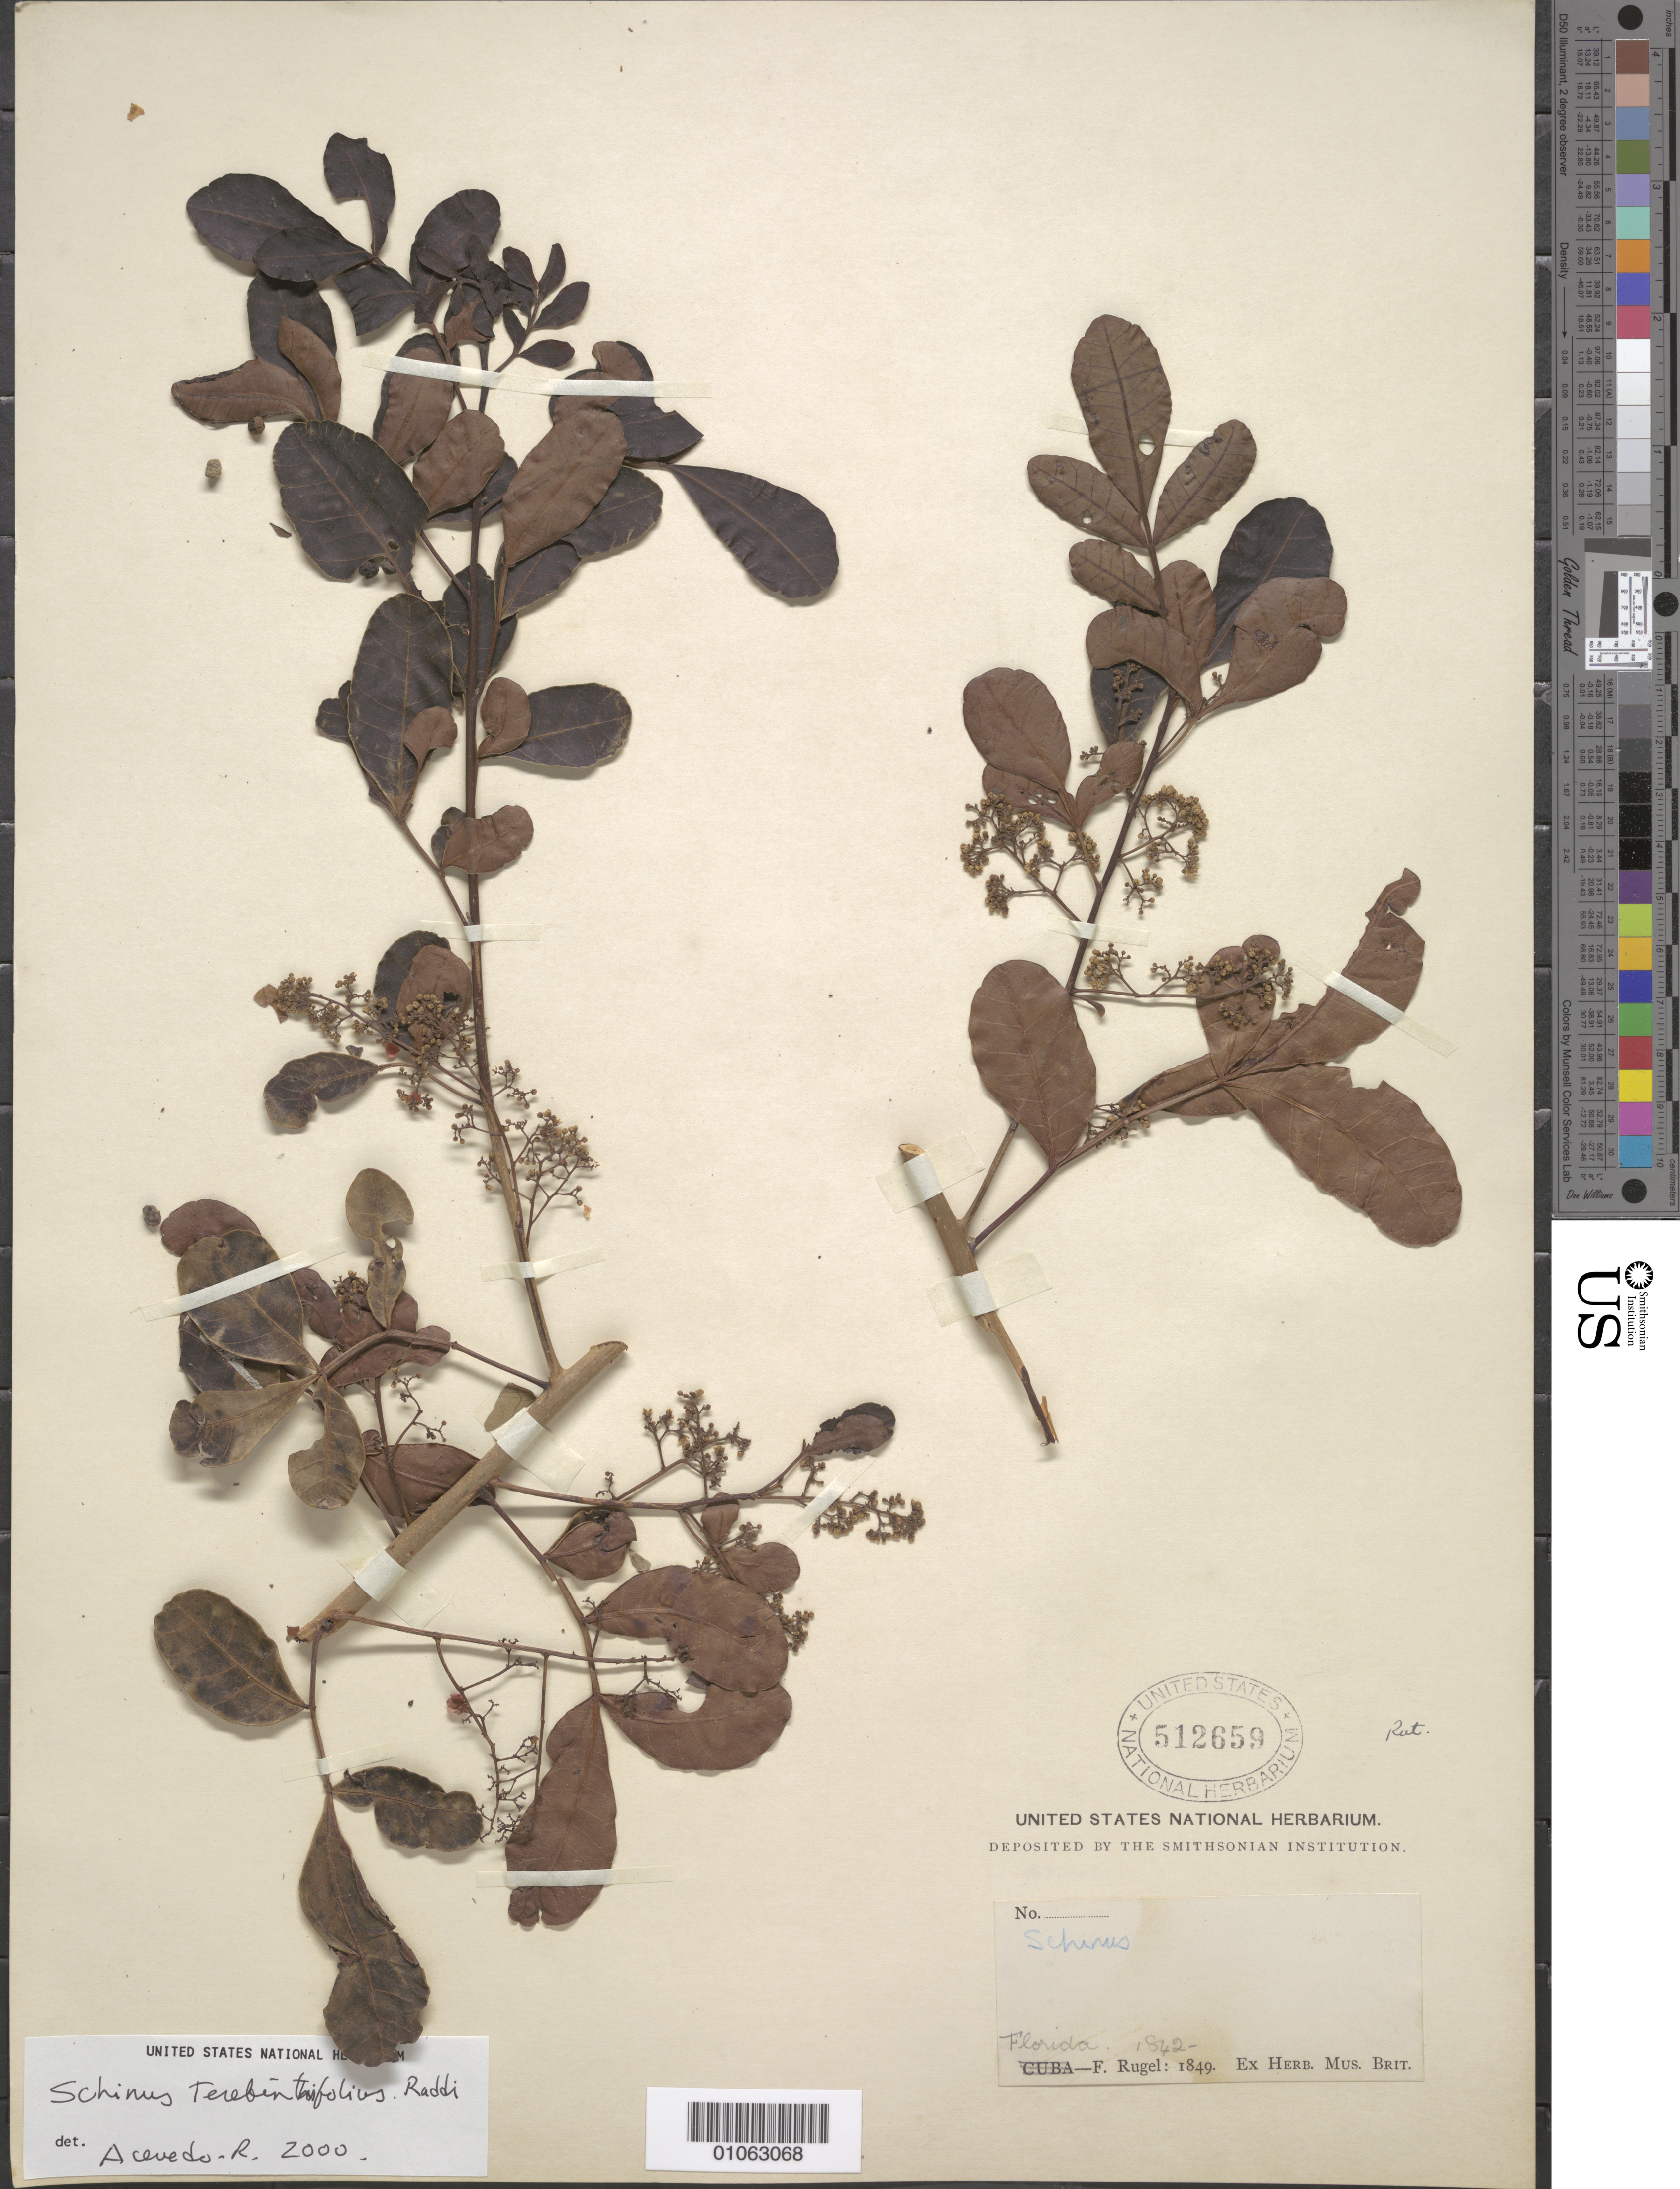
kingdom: Plantae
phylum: Tracheophyta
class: Magnoliopsida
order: Sapindales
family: Anacardiaceae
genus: Schinus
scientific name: Schinus terebinthifolia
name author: Raddi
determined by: Mitchell, J. D.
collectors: F. Rugel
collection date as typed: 01 Jan 1849 to 31 Dec 1894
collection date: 1849-01-01/1894-12-31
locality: Florida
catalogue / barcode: US 512659